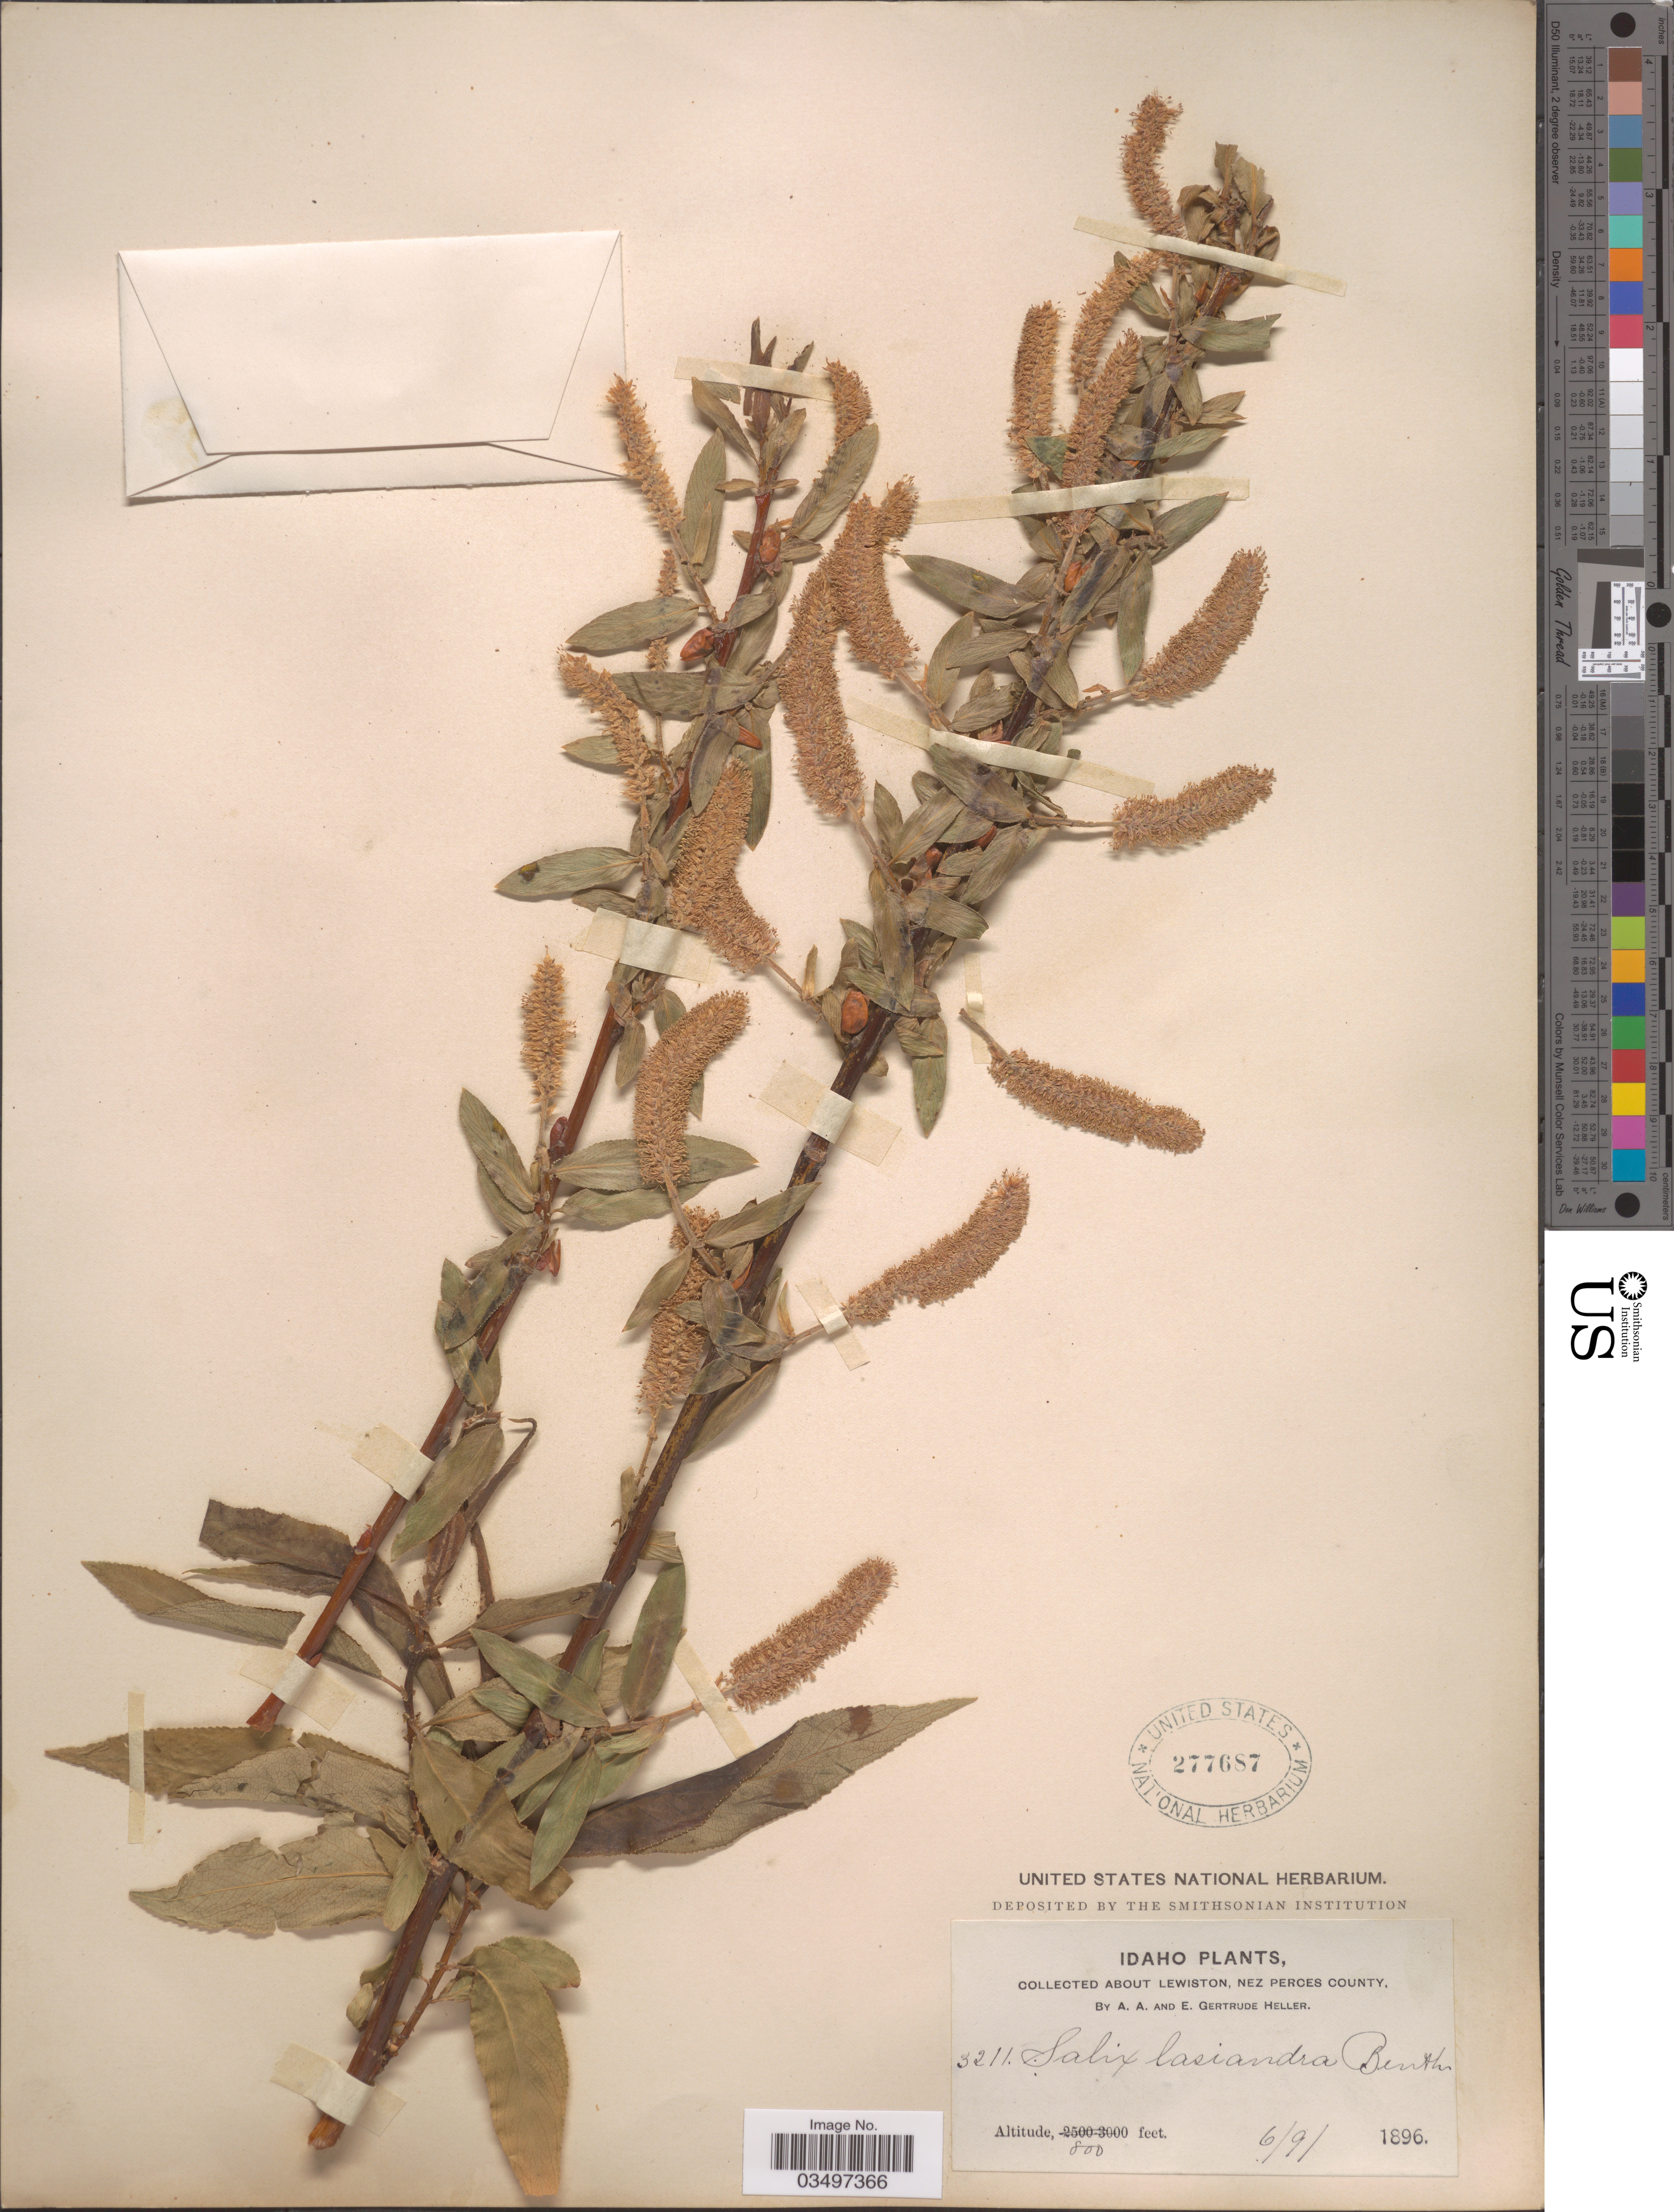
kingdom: Plantae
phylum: Tracheophyta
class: Magnoliopsida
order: Malpighiales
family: Salicaceae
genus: Salix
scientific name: Salix fendleriana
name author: Andersson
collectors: A. A. Heller & E. G. Heller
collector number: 3211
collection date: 1896-06-09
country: United States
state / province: Idaho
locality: About Lewiston, Nez Perces County.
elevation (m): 244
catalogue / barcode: US 277687